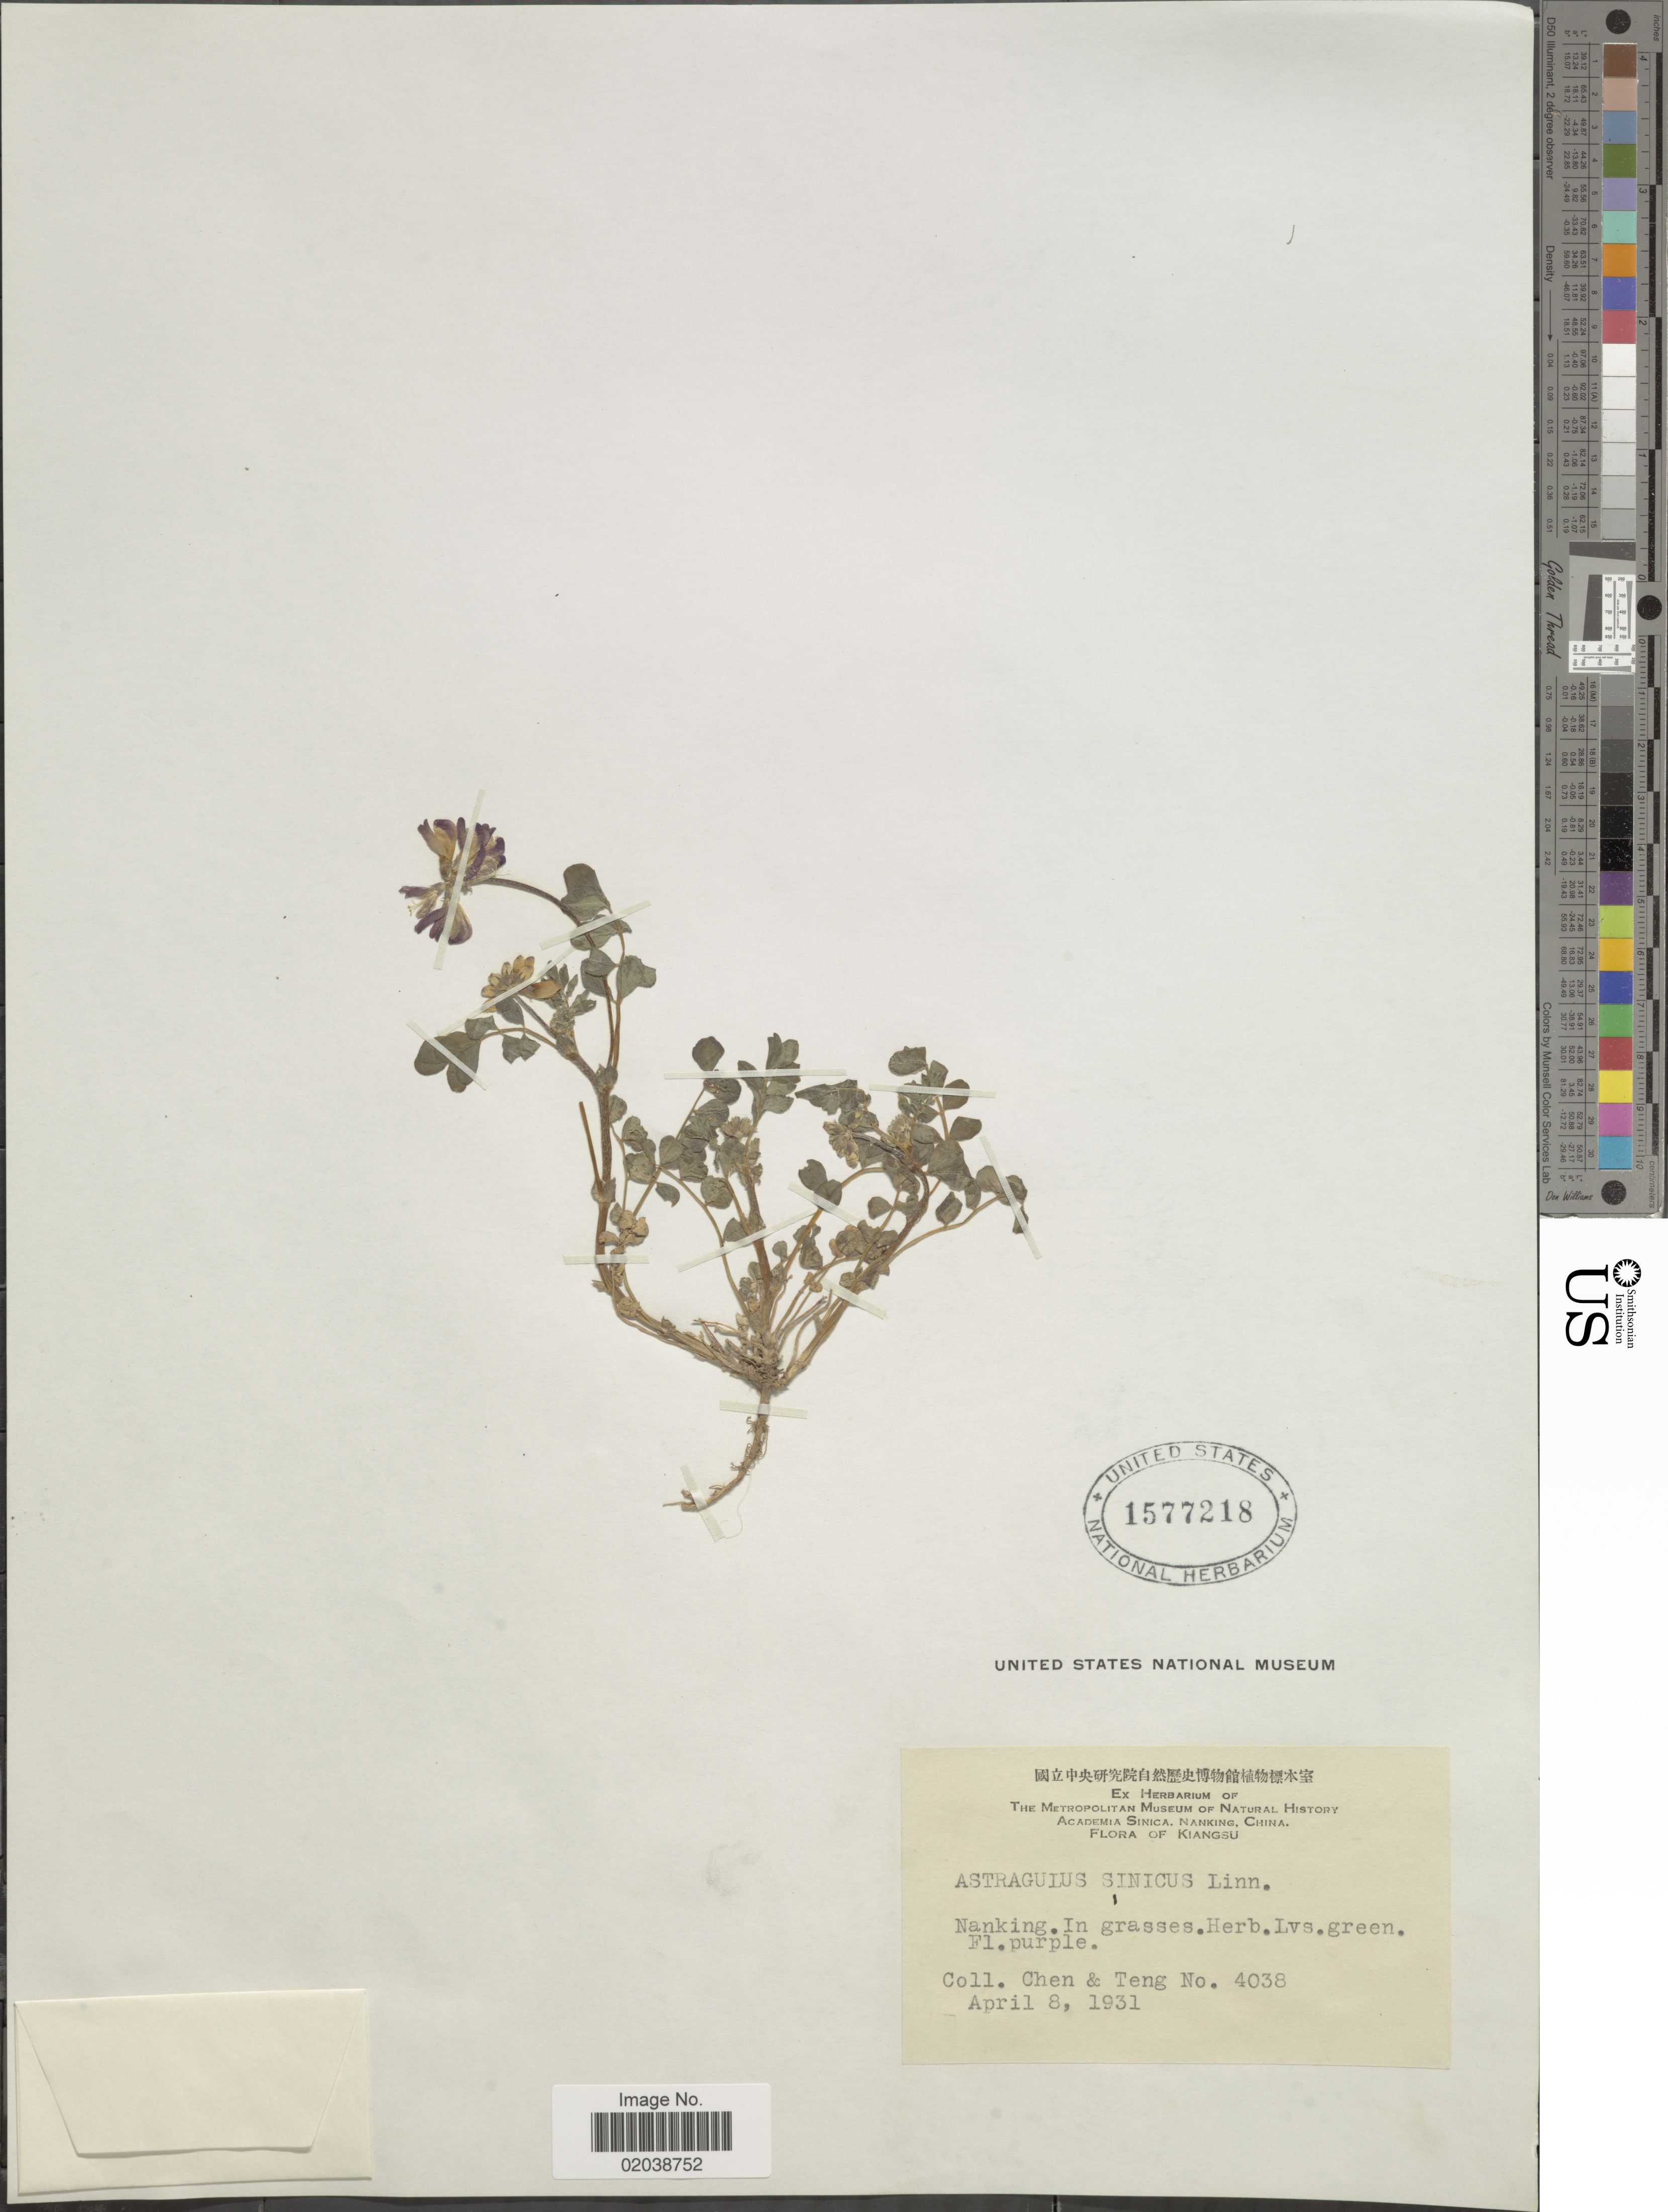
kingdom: Plantae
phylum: Tracheophyta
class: Magnoliopsida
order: Fabales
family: Fabaceae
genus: Astragalus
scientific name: Astragalus sinicus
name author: L.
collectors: -- Chen & -. Teng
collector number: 4038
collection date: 1931-04-08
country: China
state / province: Jiangsu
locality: Kiangsu, Nanking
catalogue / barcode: US 1577218